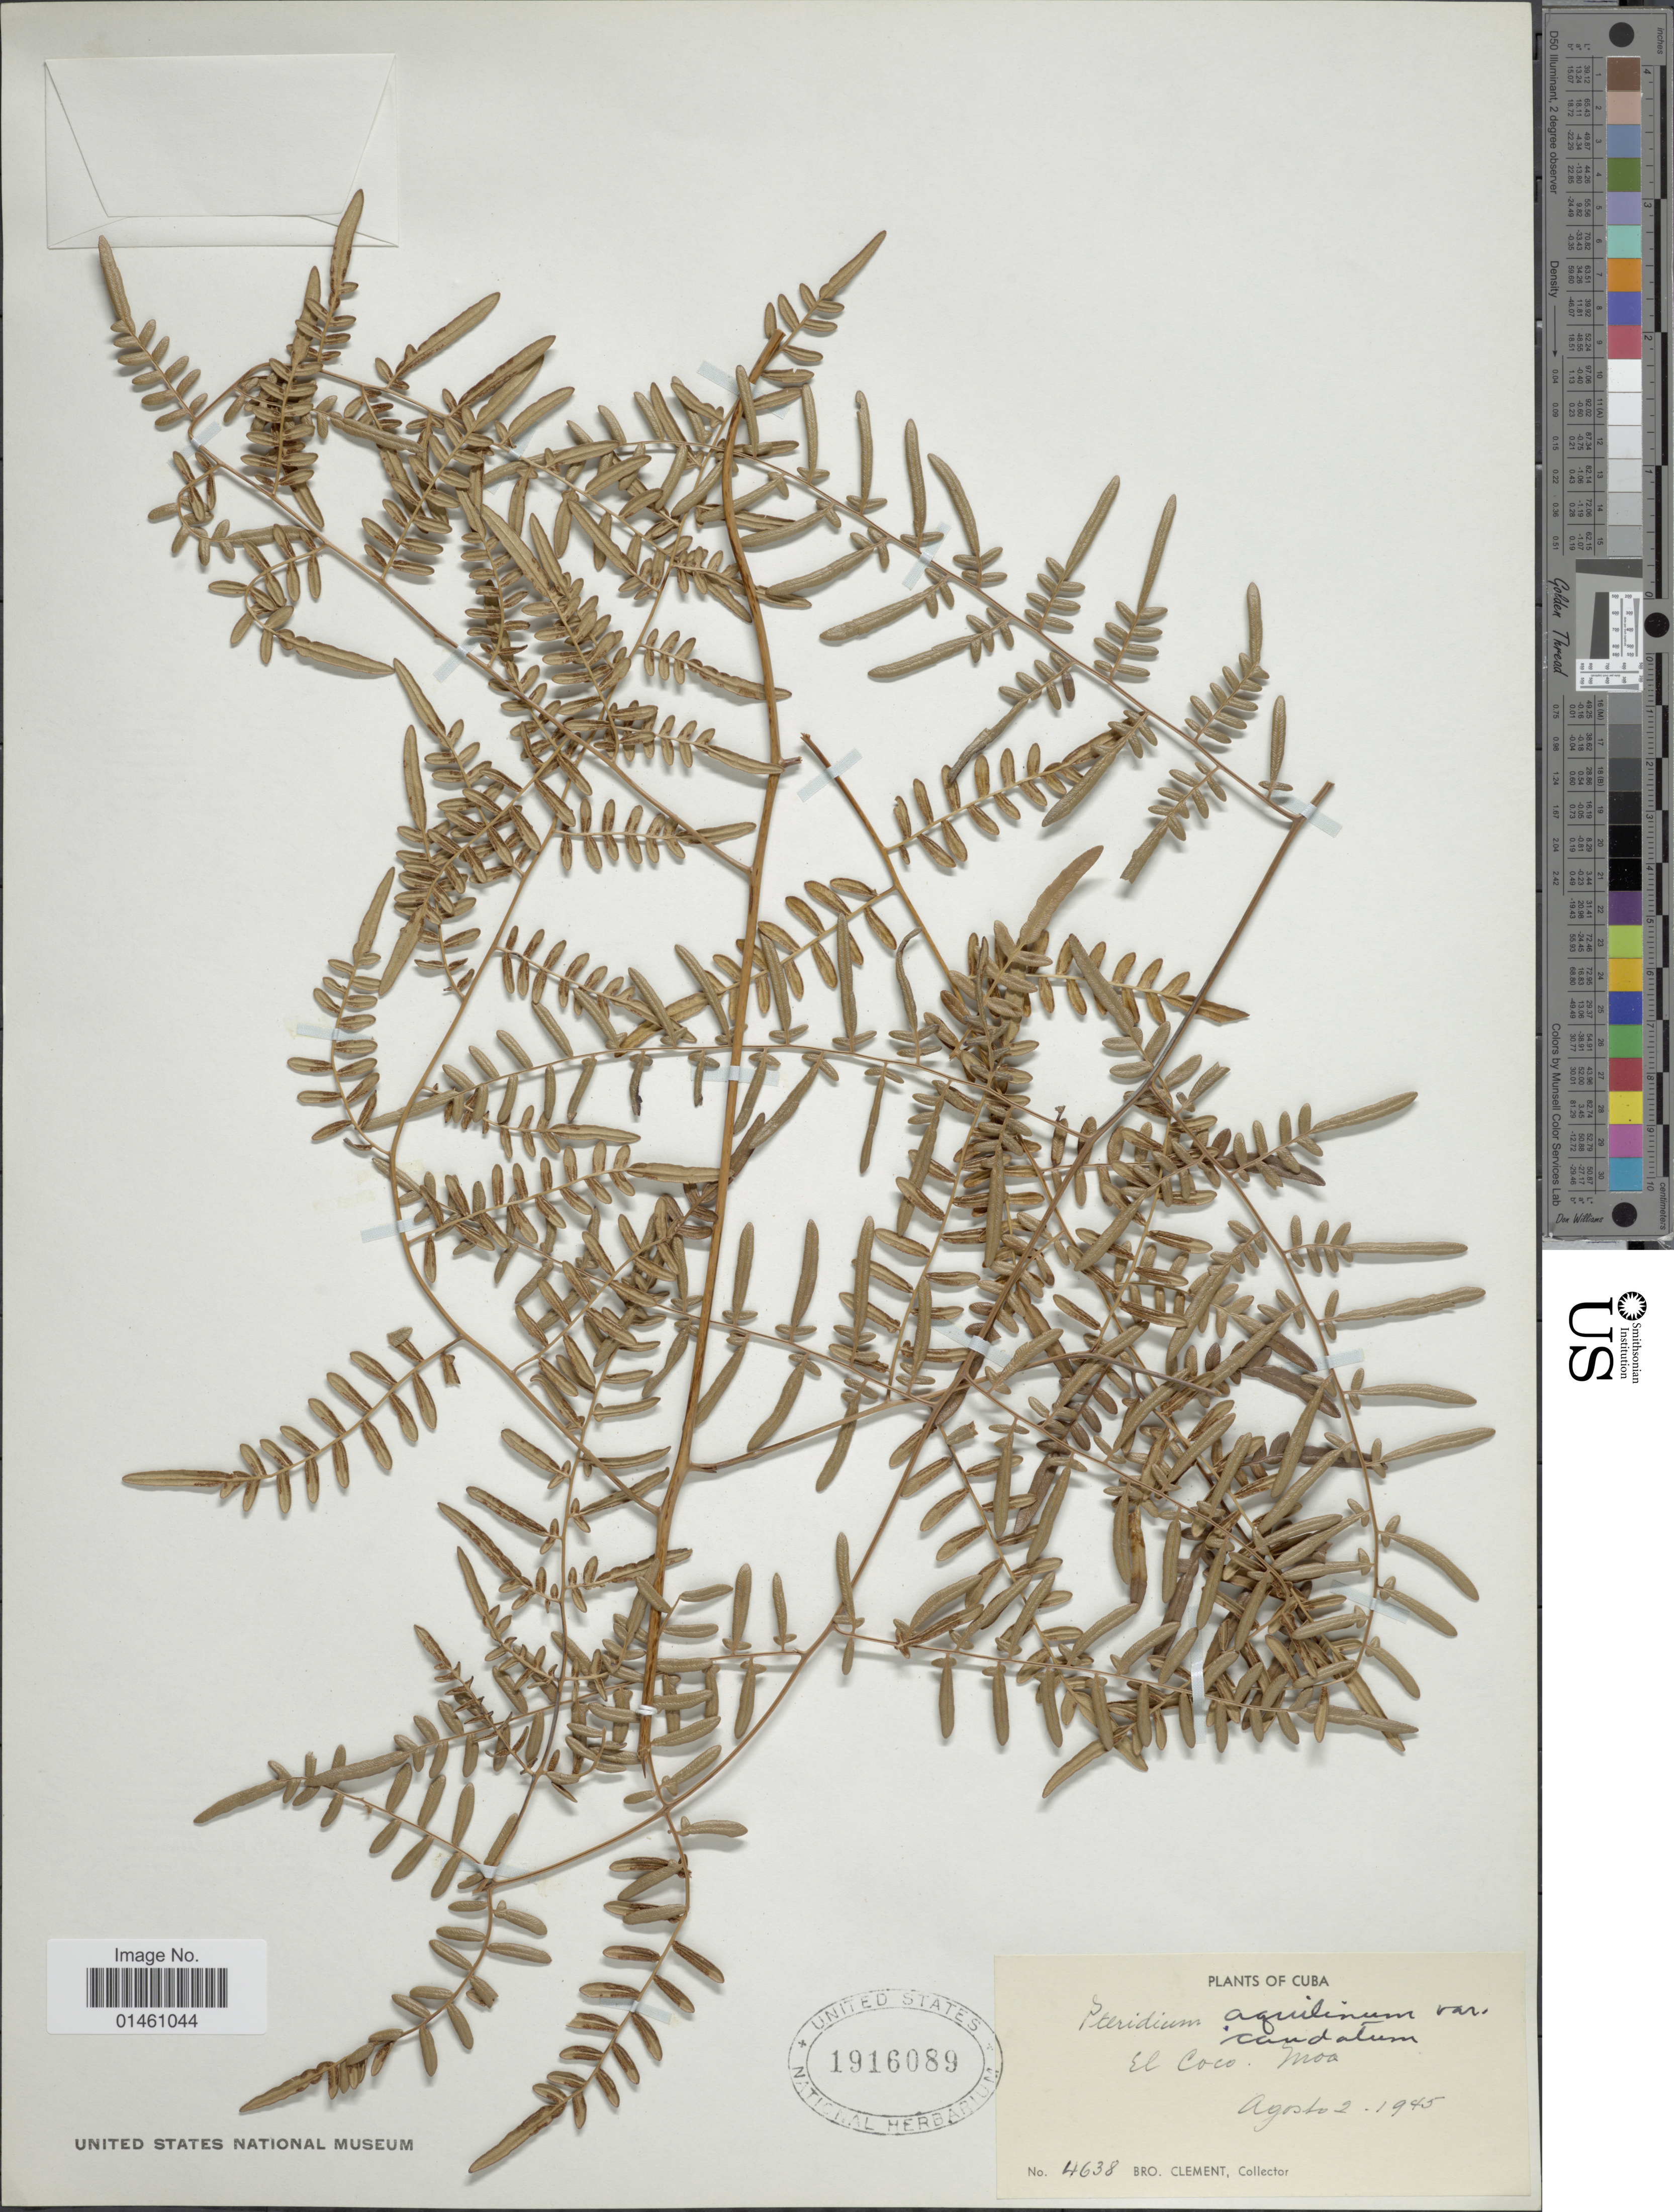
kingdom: Plantae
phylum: Tracheophyta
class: Polypodiopsida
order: Polypodiales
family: Dennstaedtiaceae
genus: Pteridium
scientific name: Pteridium caudatum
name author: (L.) Maxon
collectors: B. Clement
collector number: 4638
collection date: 1945-08-02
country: Cuba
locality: El Coco: Moa.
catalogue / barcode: US 1916089